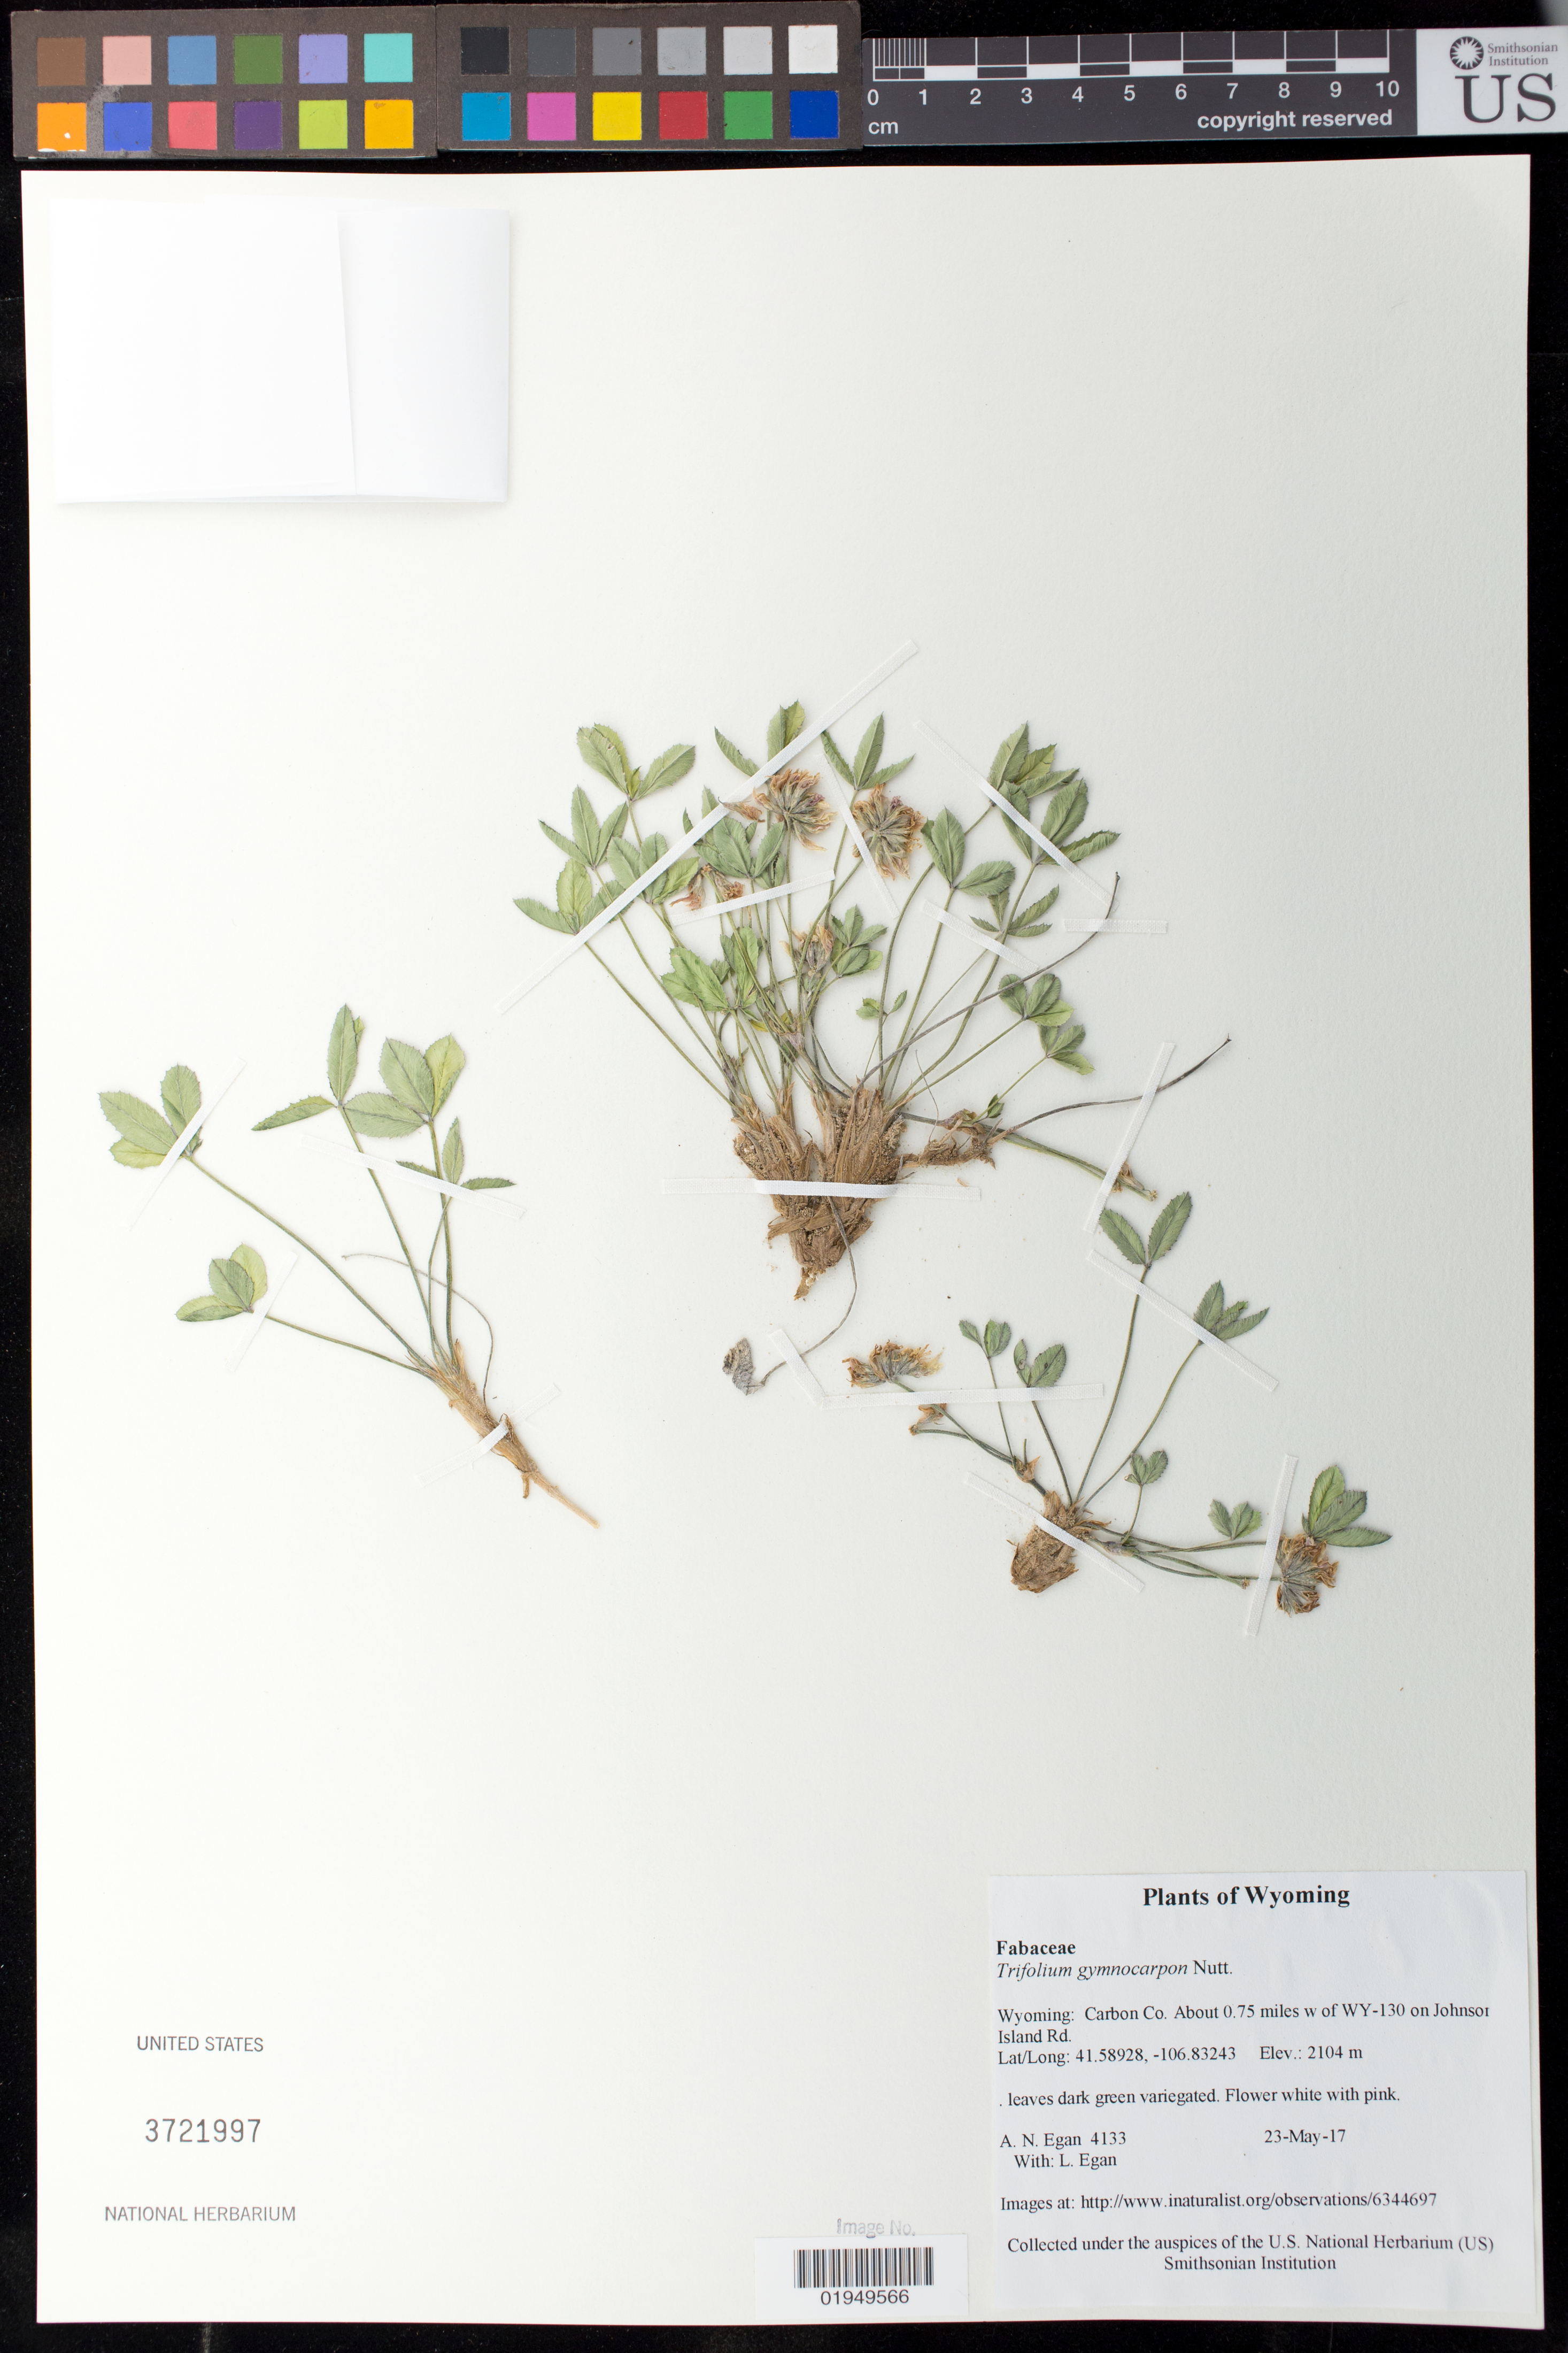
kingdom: Plantae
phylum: Tracheophyta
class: Magnoliopsida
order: Fabales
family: Fabaceae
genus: Trifolium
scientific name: Trifolium gymnocarpon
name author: Nutt.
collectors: A. N. Egan & L. Egan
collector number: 4133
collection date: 2017-05-23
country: United States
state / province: Wyoming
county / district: Carbon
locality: About 0.75 miles W of WY-130 on Johnson Island Rd.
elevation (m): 2104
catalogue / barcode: US 3721997